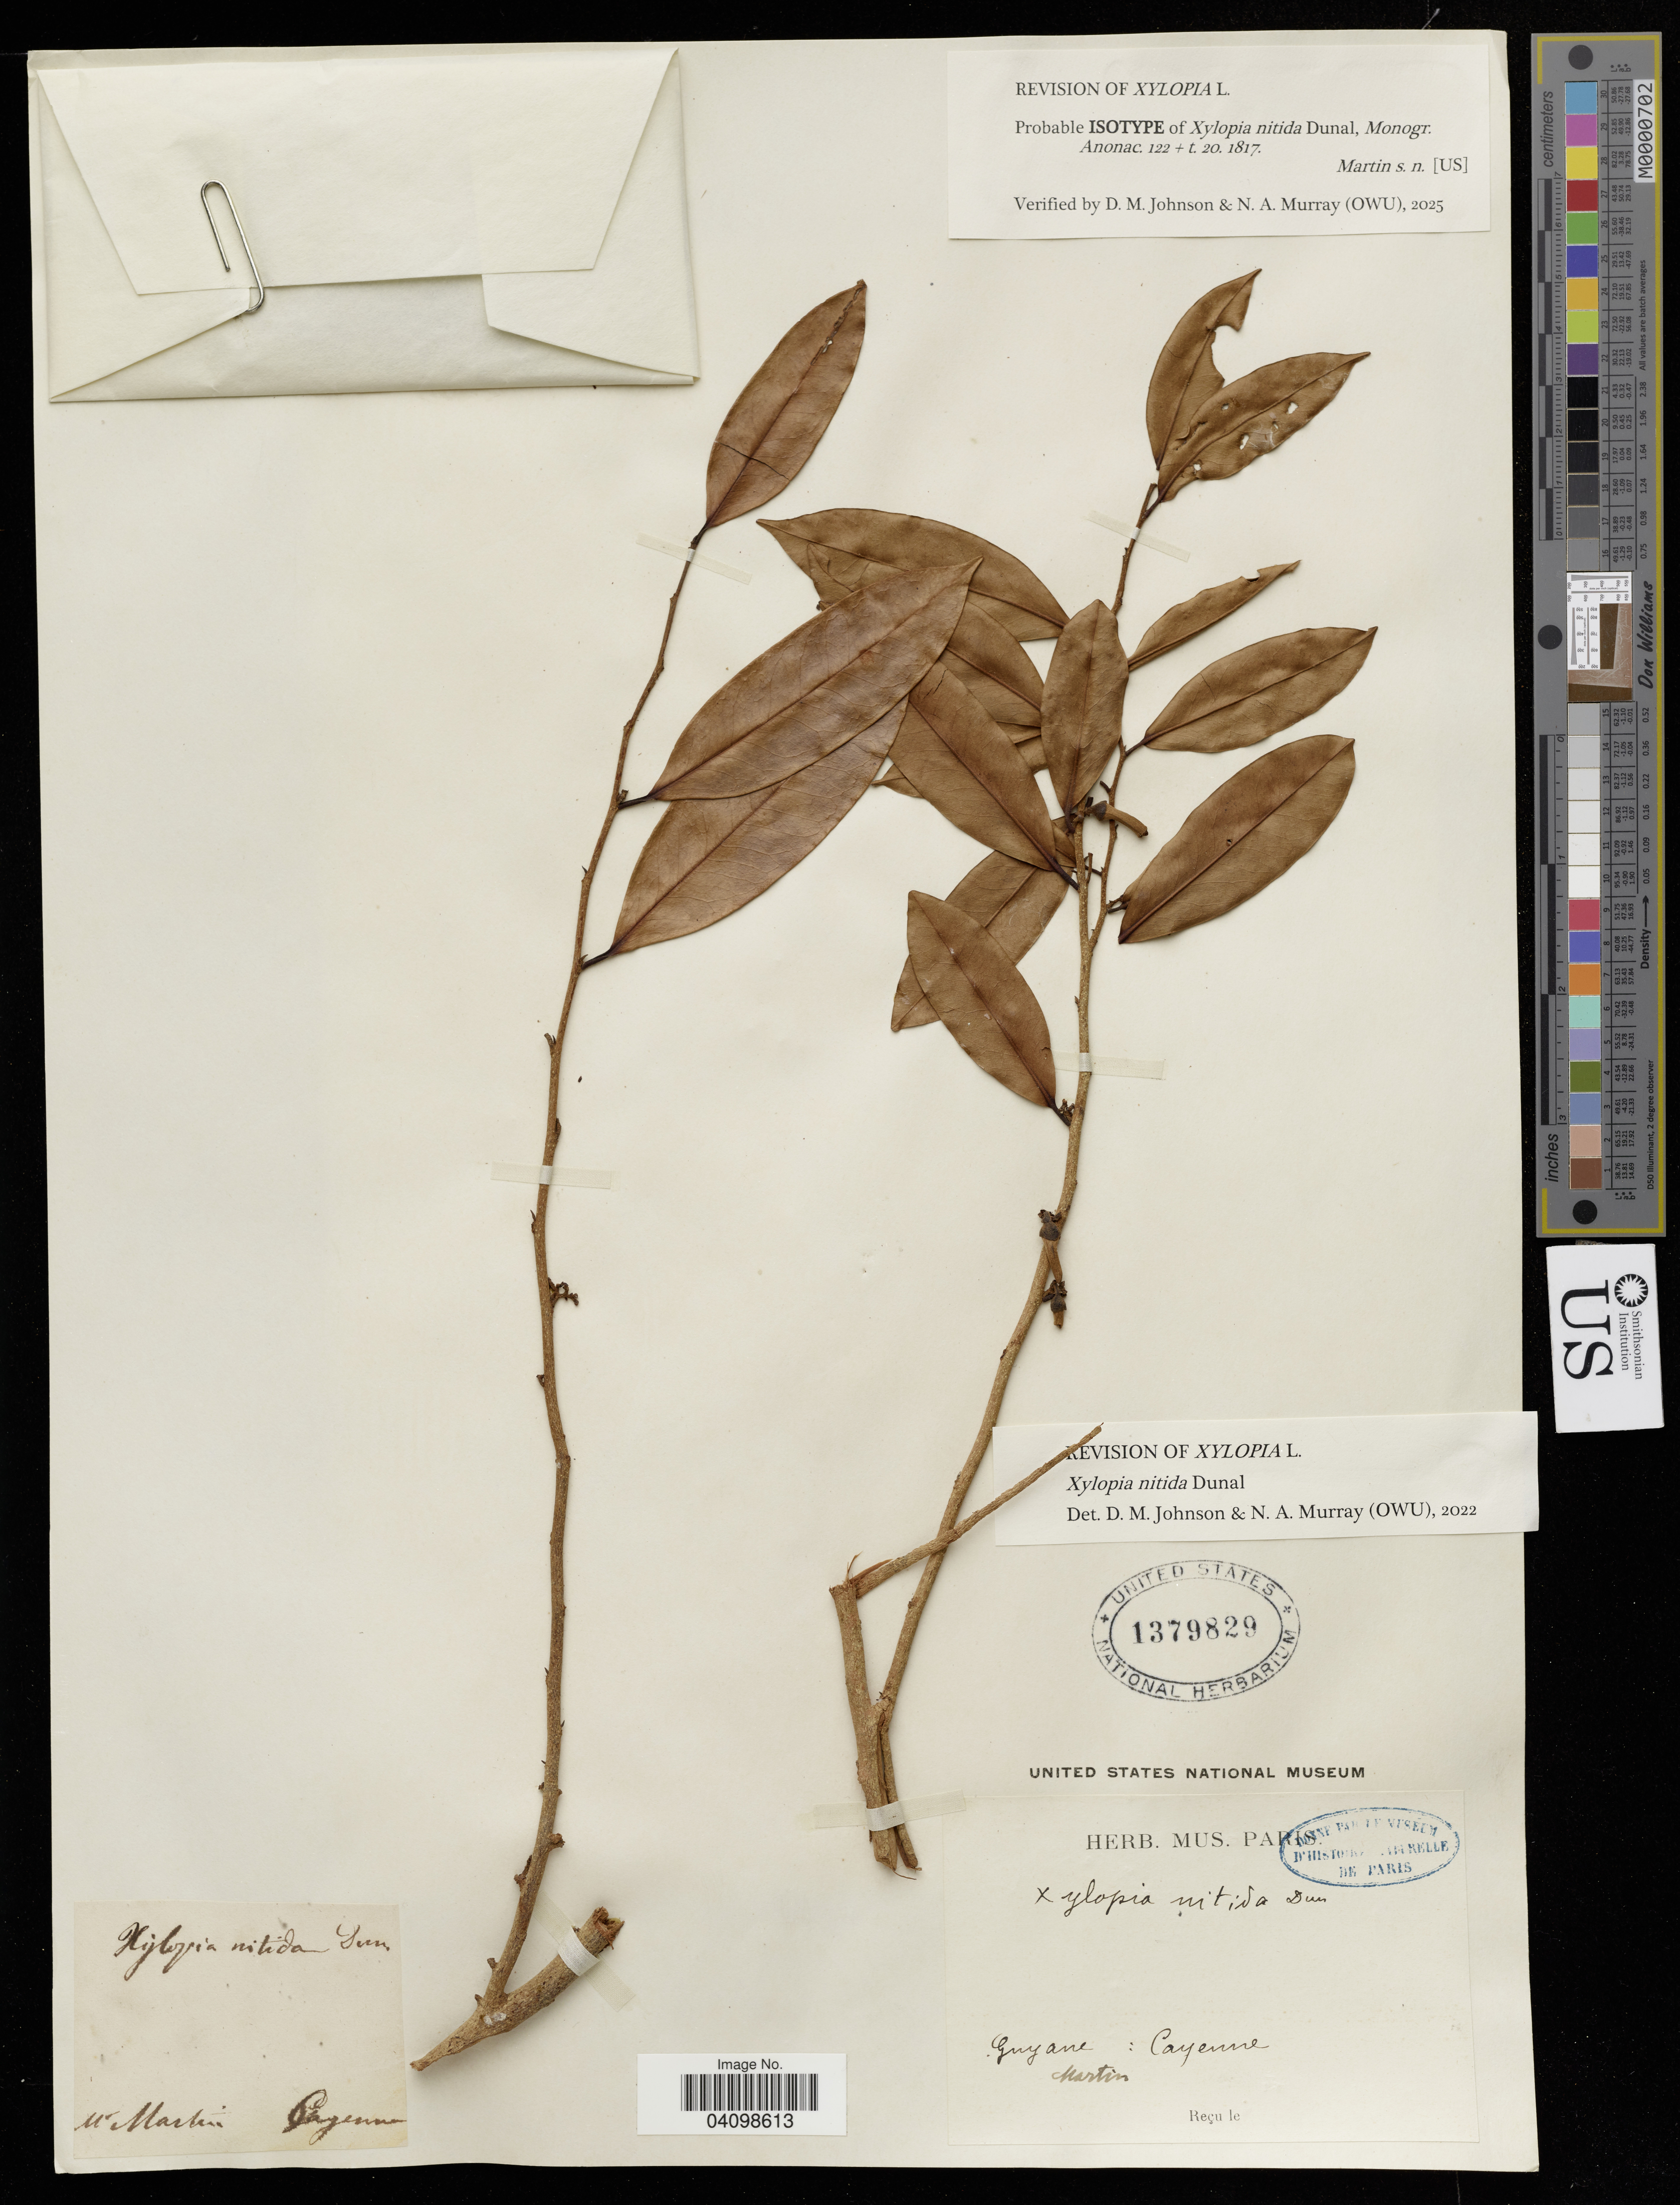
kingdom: Plantae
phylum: Tracheophyta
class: Magnoliopsida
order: Magnoliales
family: Annonaceae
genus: Xylopia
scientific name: Xylopia nitida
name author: Dunal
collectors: Martin, --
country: French Guiana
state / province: Cayenne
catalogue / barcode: US 1379829